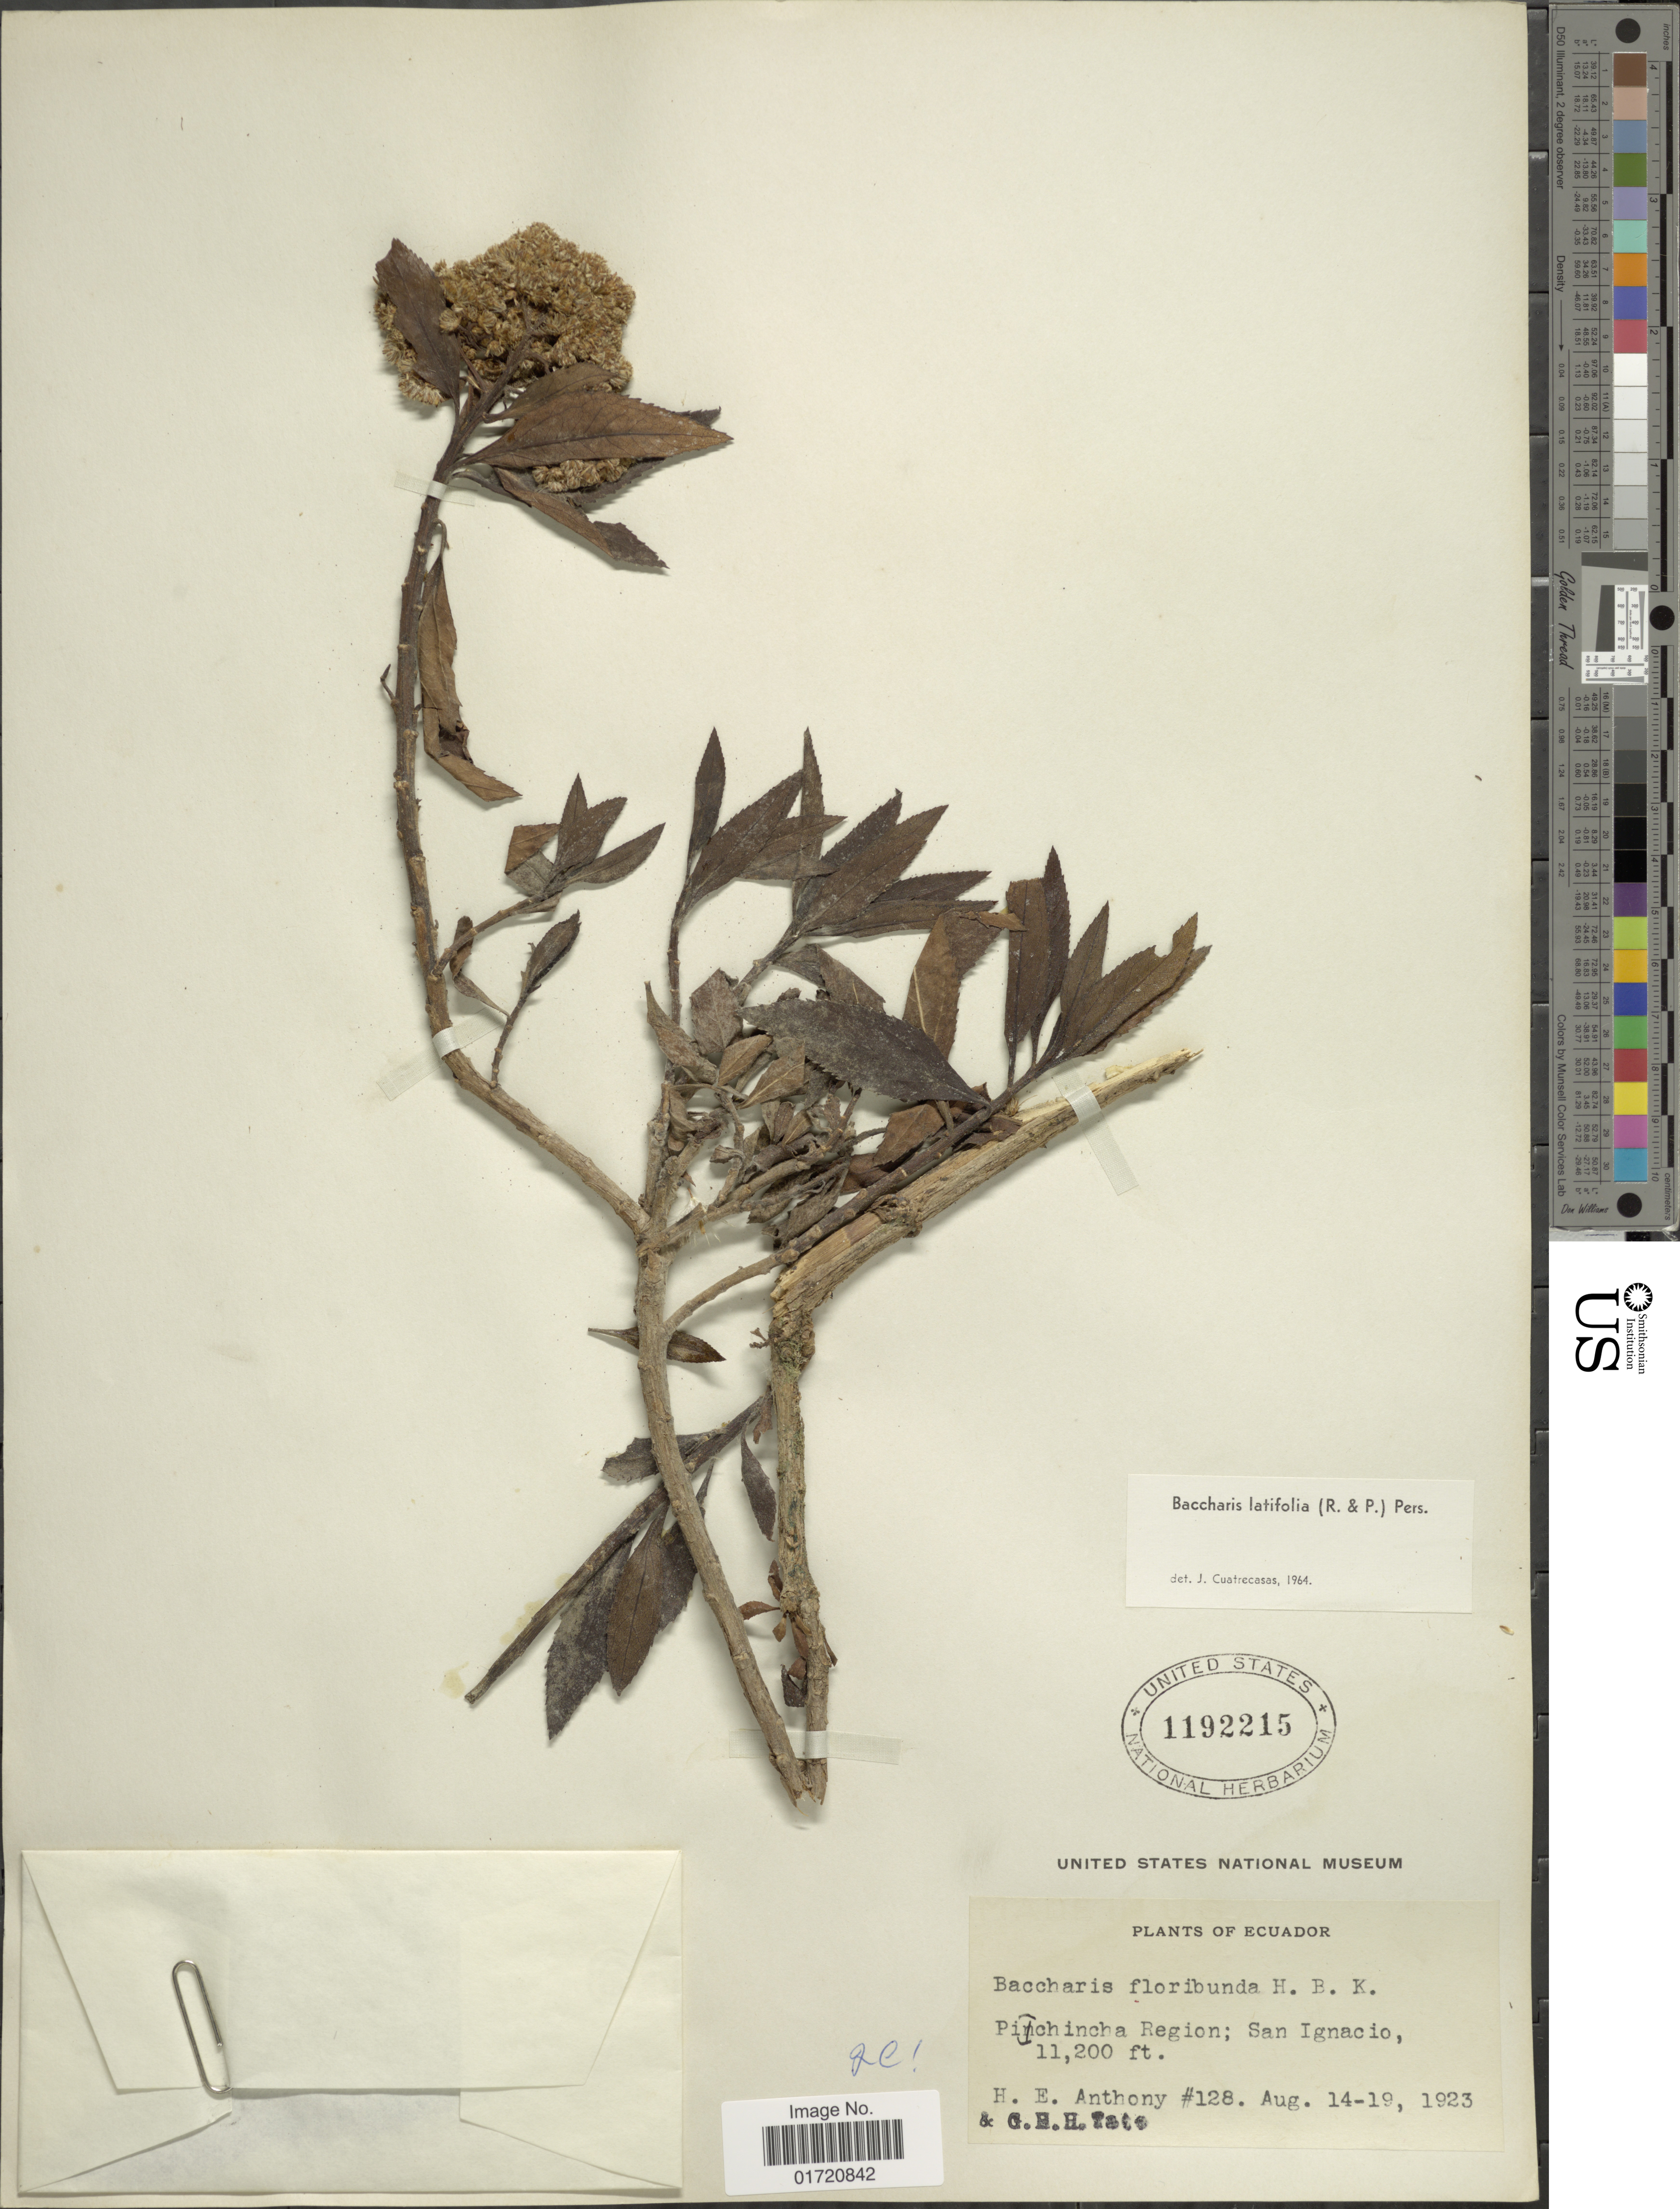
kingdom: Plantae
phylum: Tracheophyta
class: Magnoliopsida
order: Asterales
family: Asteraceae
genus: Baccharis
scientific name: Baccharis latifolia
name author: (Ruiz & Pav.) Pers.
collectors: H. E. Anthony & G. H. H.Tate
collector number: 128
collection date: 1923-08-14/1923-08-19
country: Ecuador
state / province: Pichincha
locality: San Ignacio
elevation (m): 3414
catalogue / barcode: US 1192215